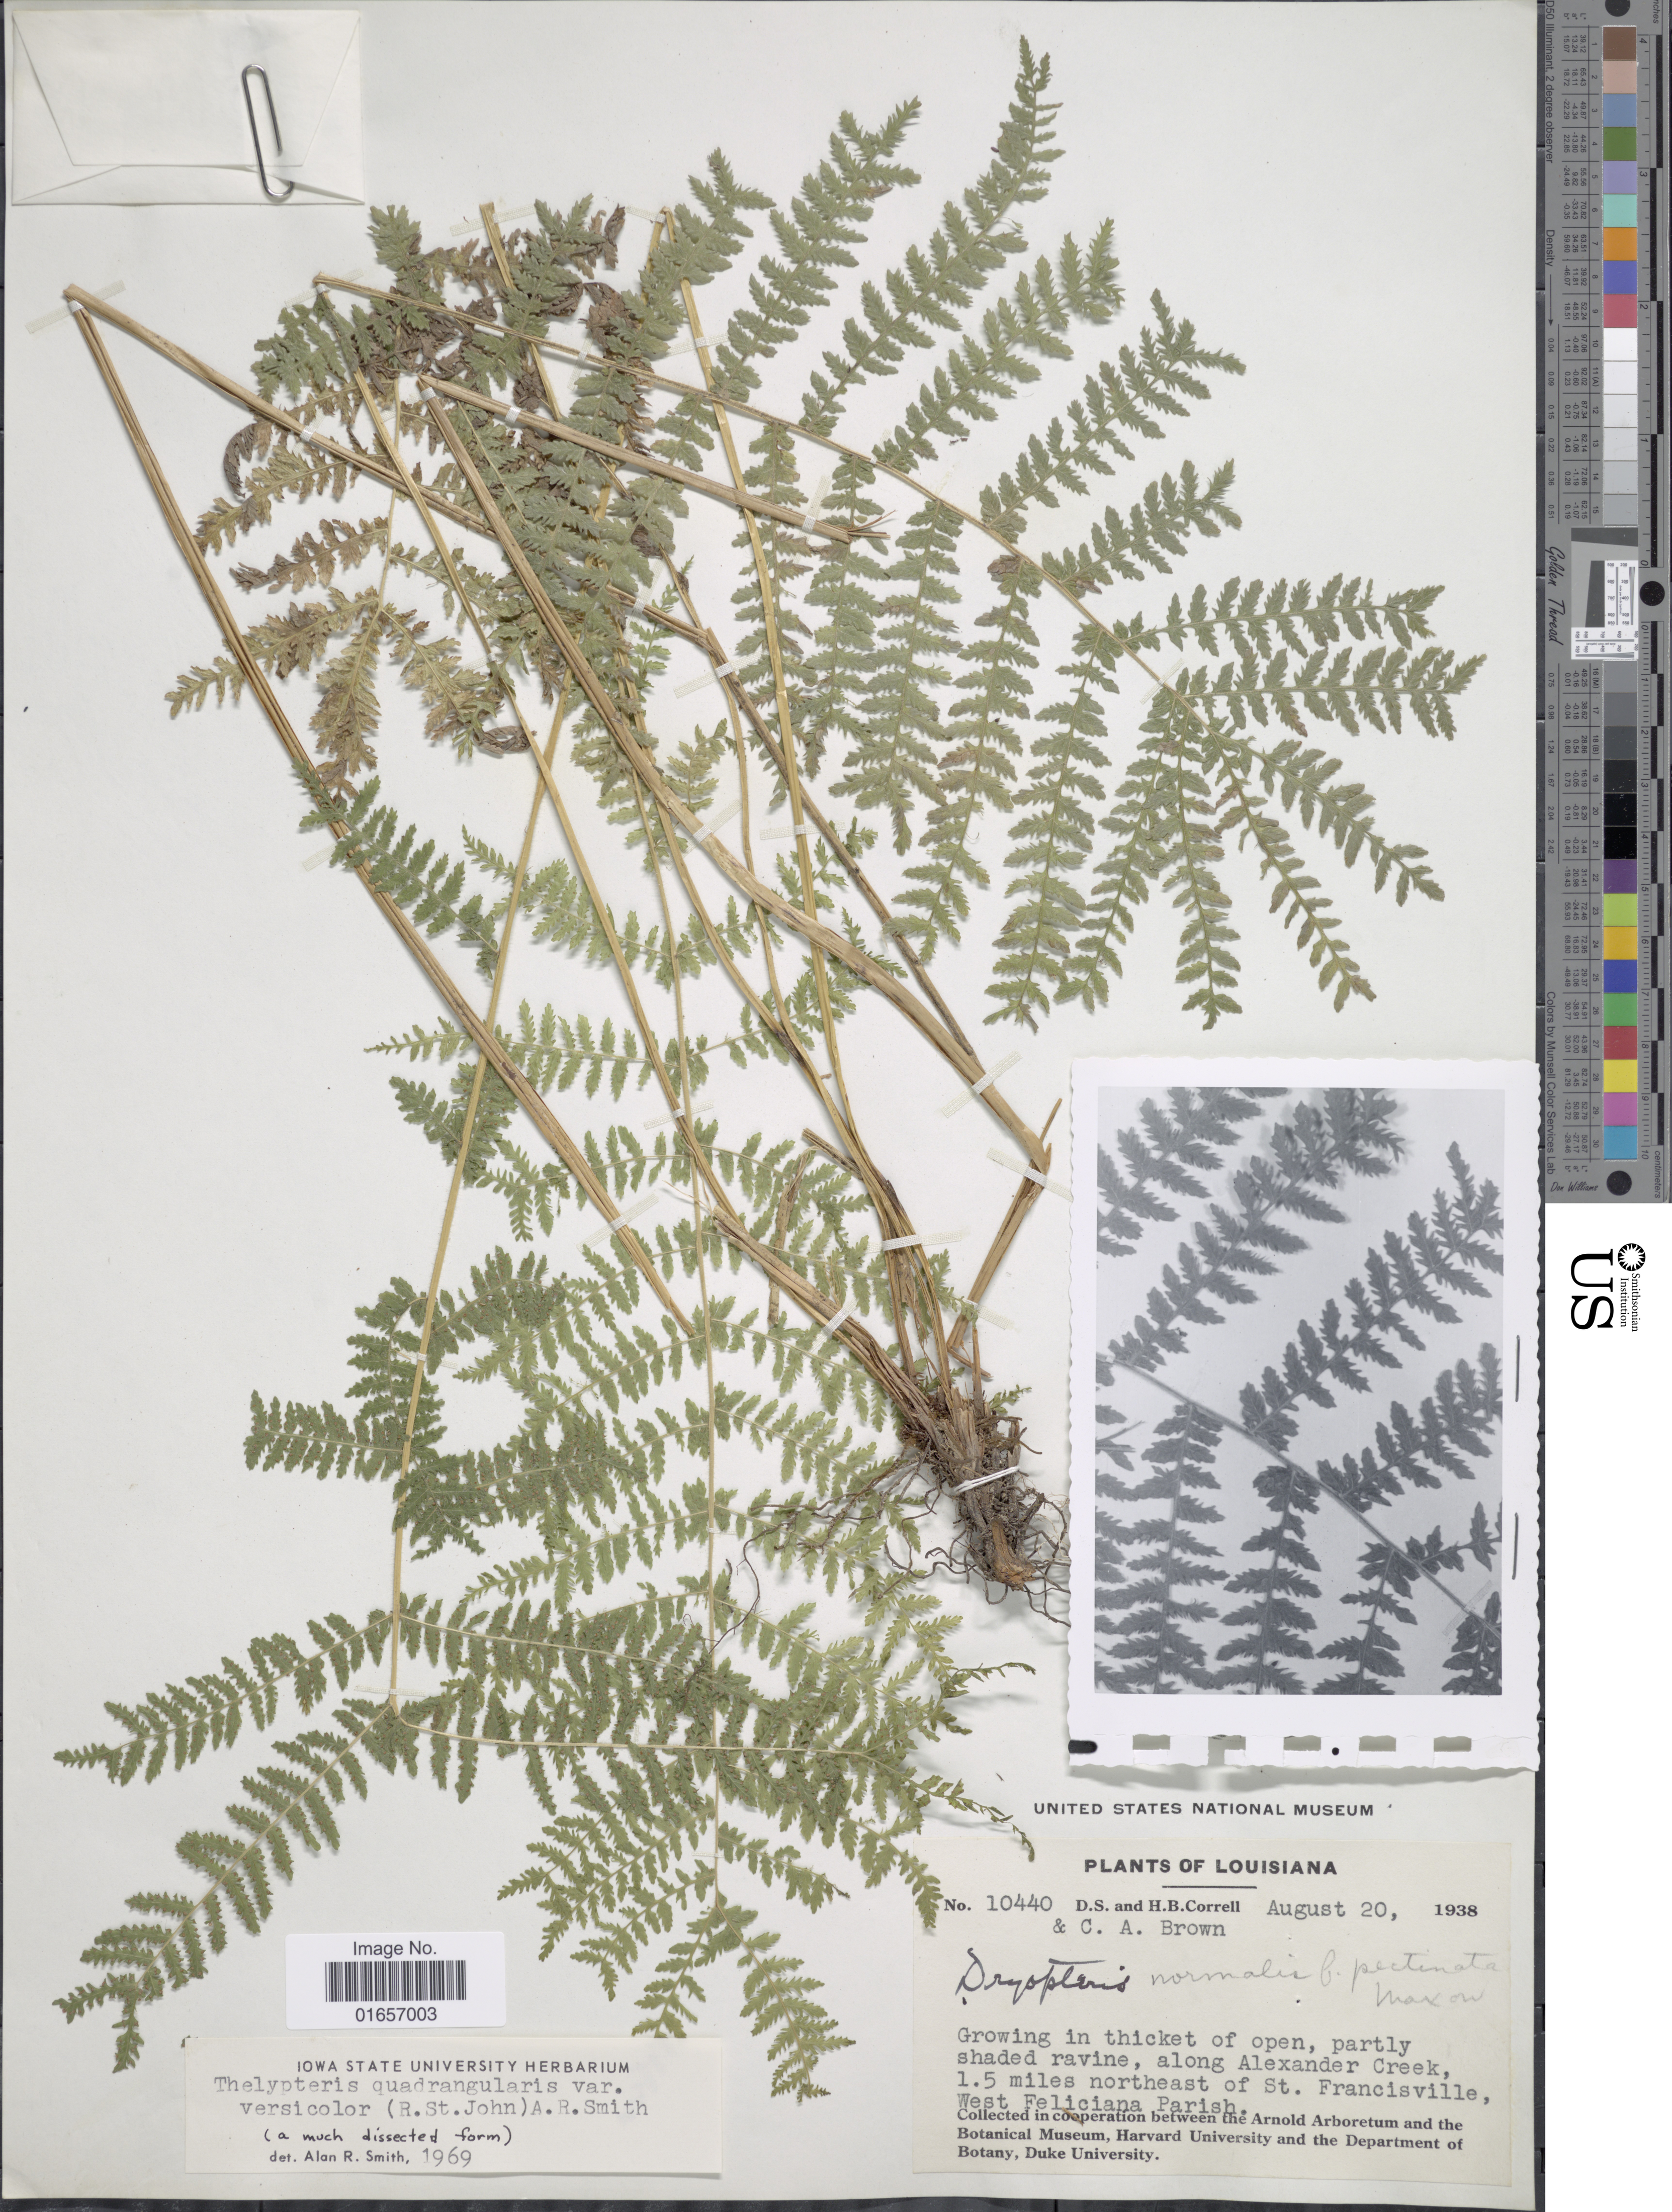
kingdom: Plantae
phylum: Tracheophyta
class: Polypodiopsida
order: Polypodiales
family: Thelypteridaceae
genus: Christella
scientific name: Christella hispidula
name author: (Decne.) Holttum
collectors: D. S. Correll, H. Correll & C. A. Brown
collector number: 10440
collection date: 1938-08-20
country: United States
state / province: Louisiana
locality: Along Alexander Creek, 1.5 miles northeast of St. Francisville, West Feliciana Parish